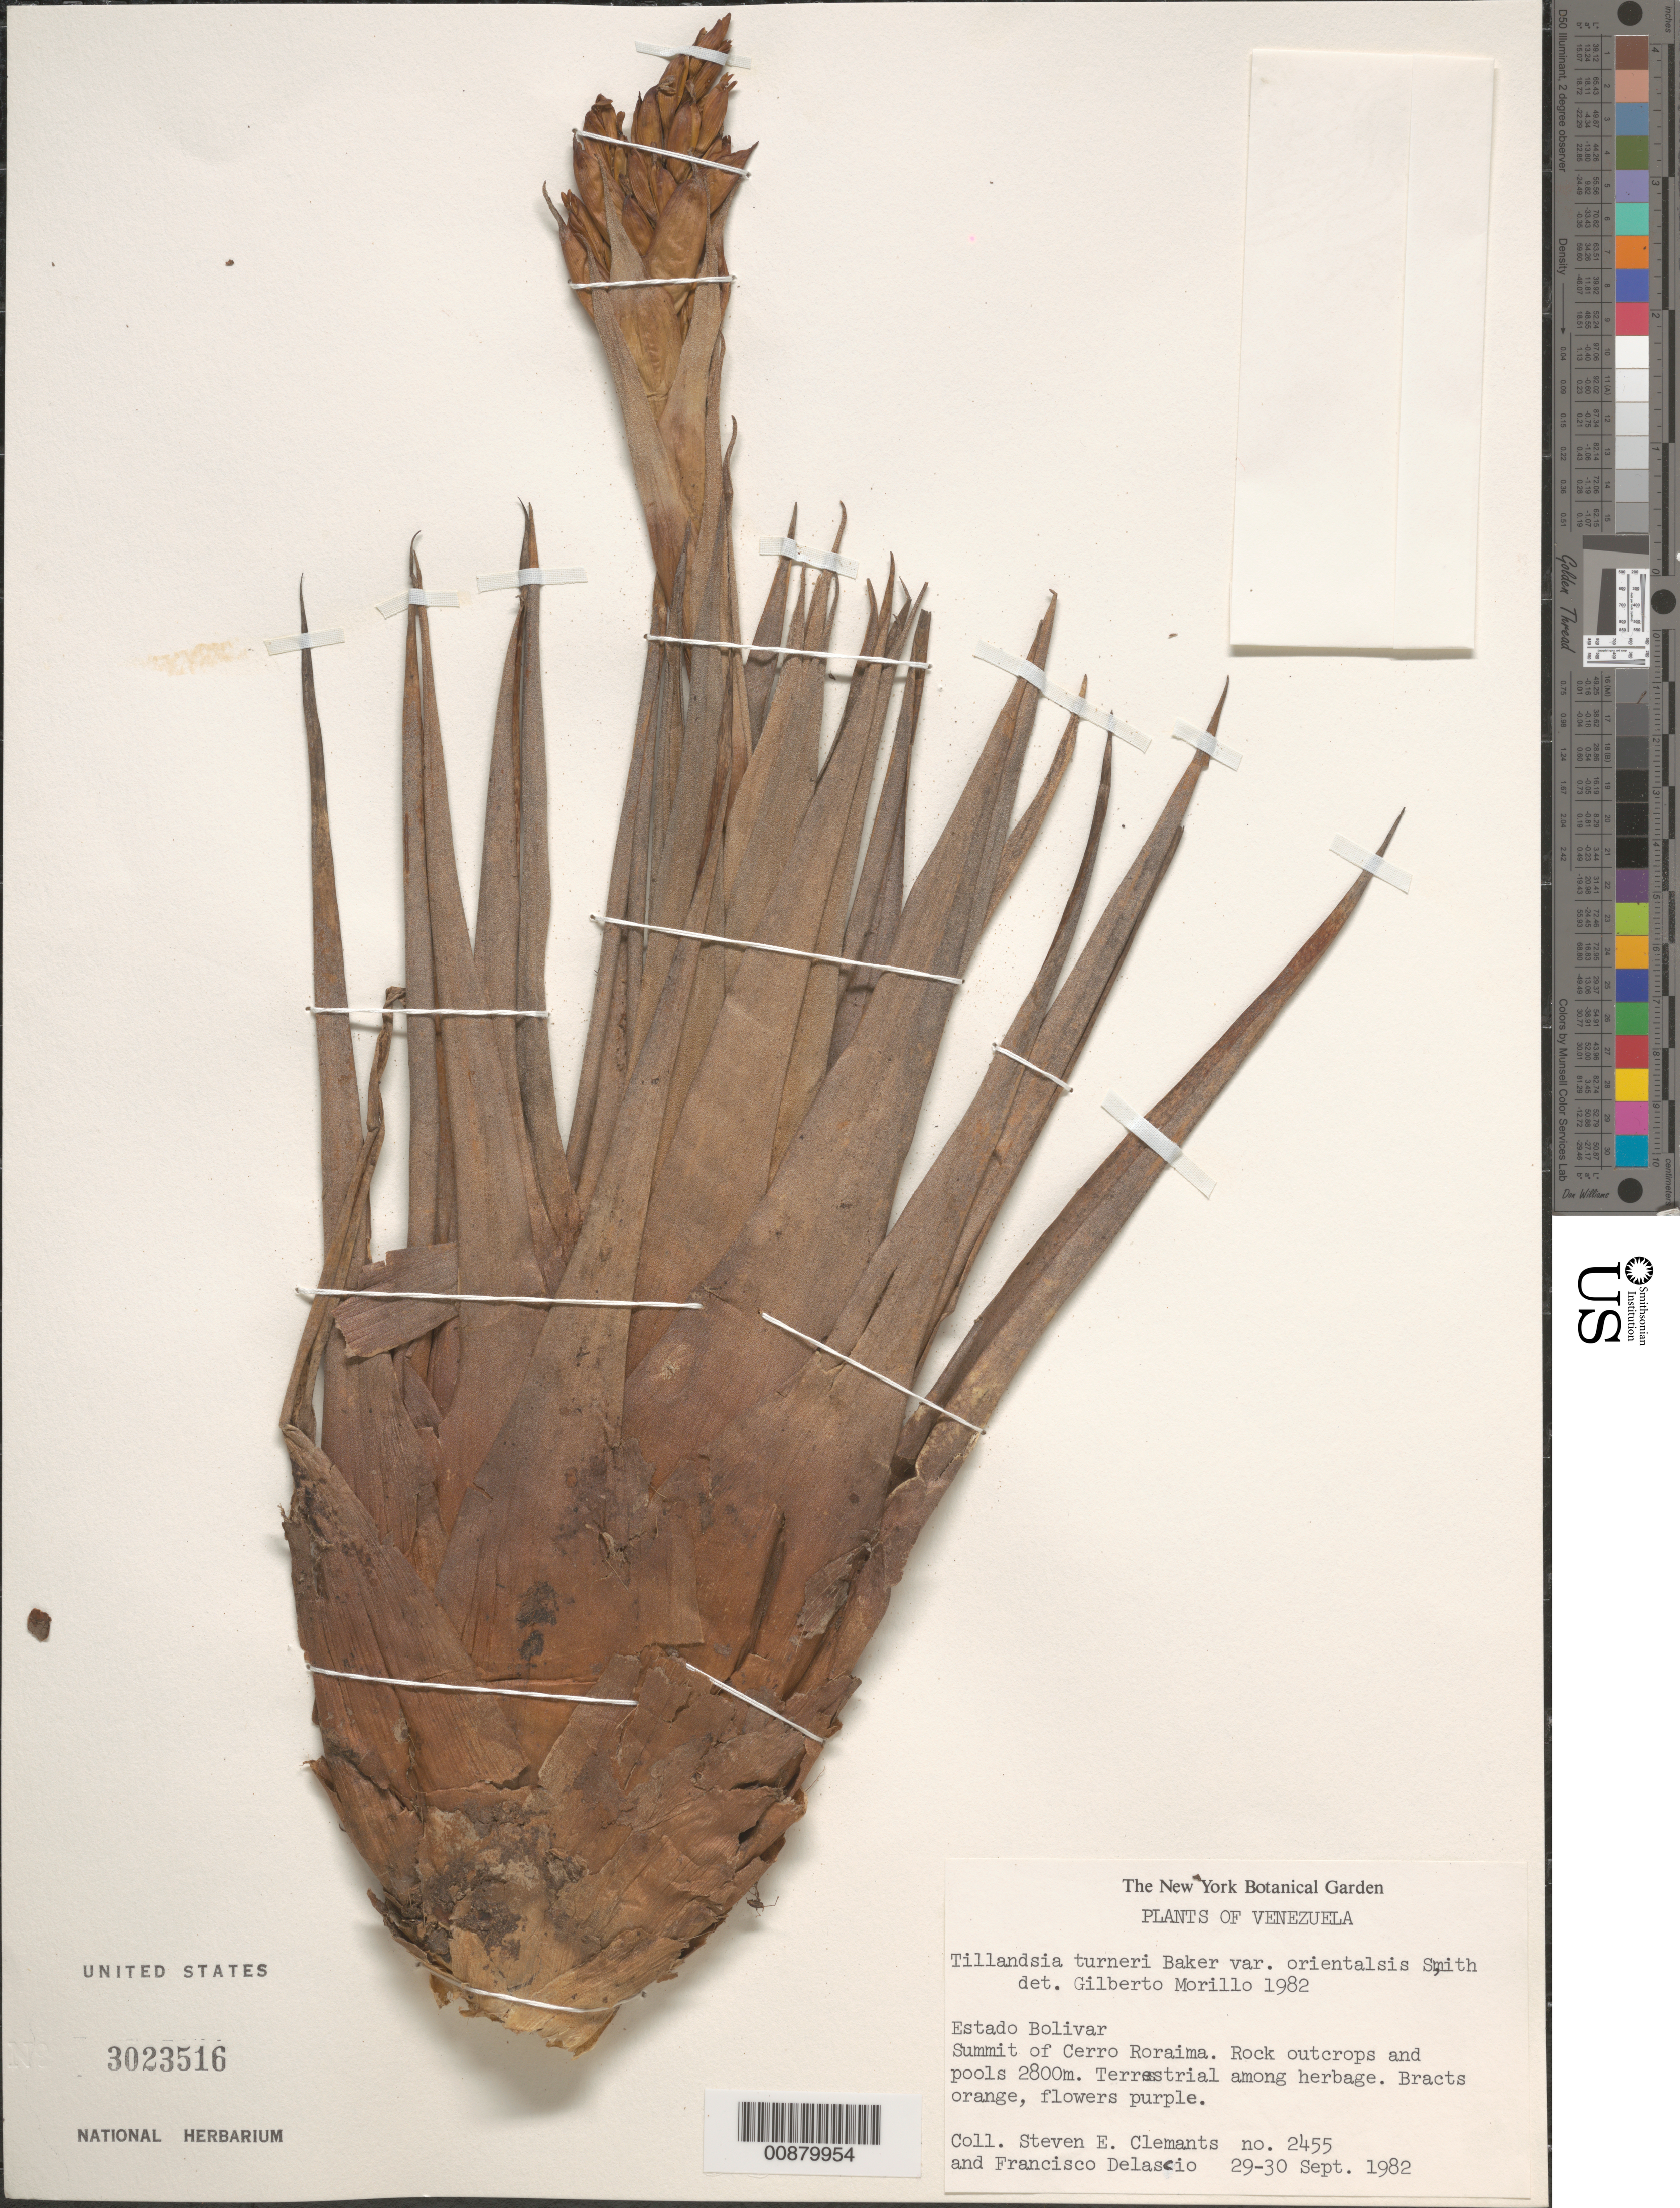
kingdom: Plantae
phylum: Tracheophyta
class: Liliopsida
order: Poales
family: Bromeliaceae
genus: Tillandsia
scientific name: Tillandsia turneri var. orientalis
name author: L.B. Sm.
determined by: Morillo, G. N.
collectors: S. Clemants & F. Delascio C.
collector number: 2455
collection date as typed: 29-Sep-82 to 30-Sep-82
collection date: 1982-09-29/1982-09-30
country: Venezuela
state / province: Bolívar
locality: Cerro Roraima, summit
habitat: Rock outcrops and pools; among herbage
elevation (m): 2800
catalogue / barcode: US 3023516